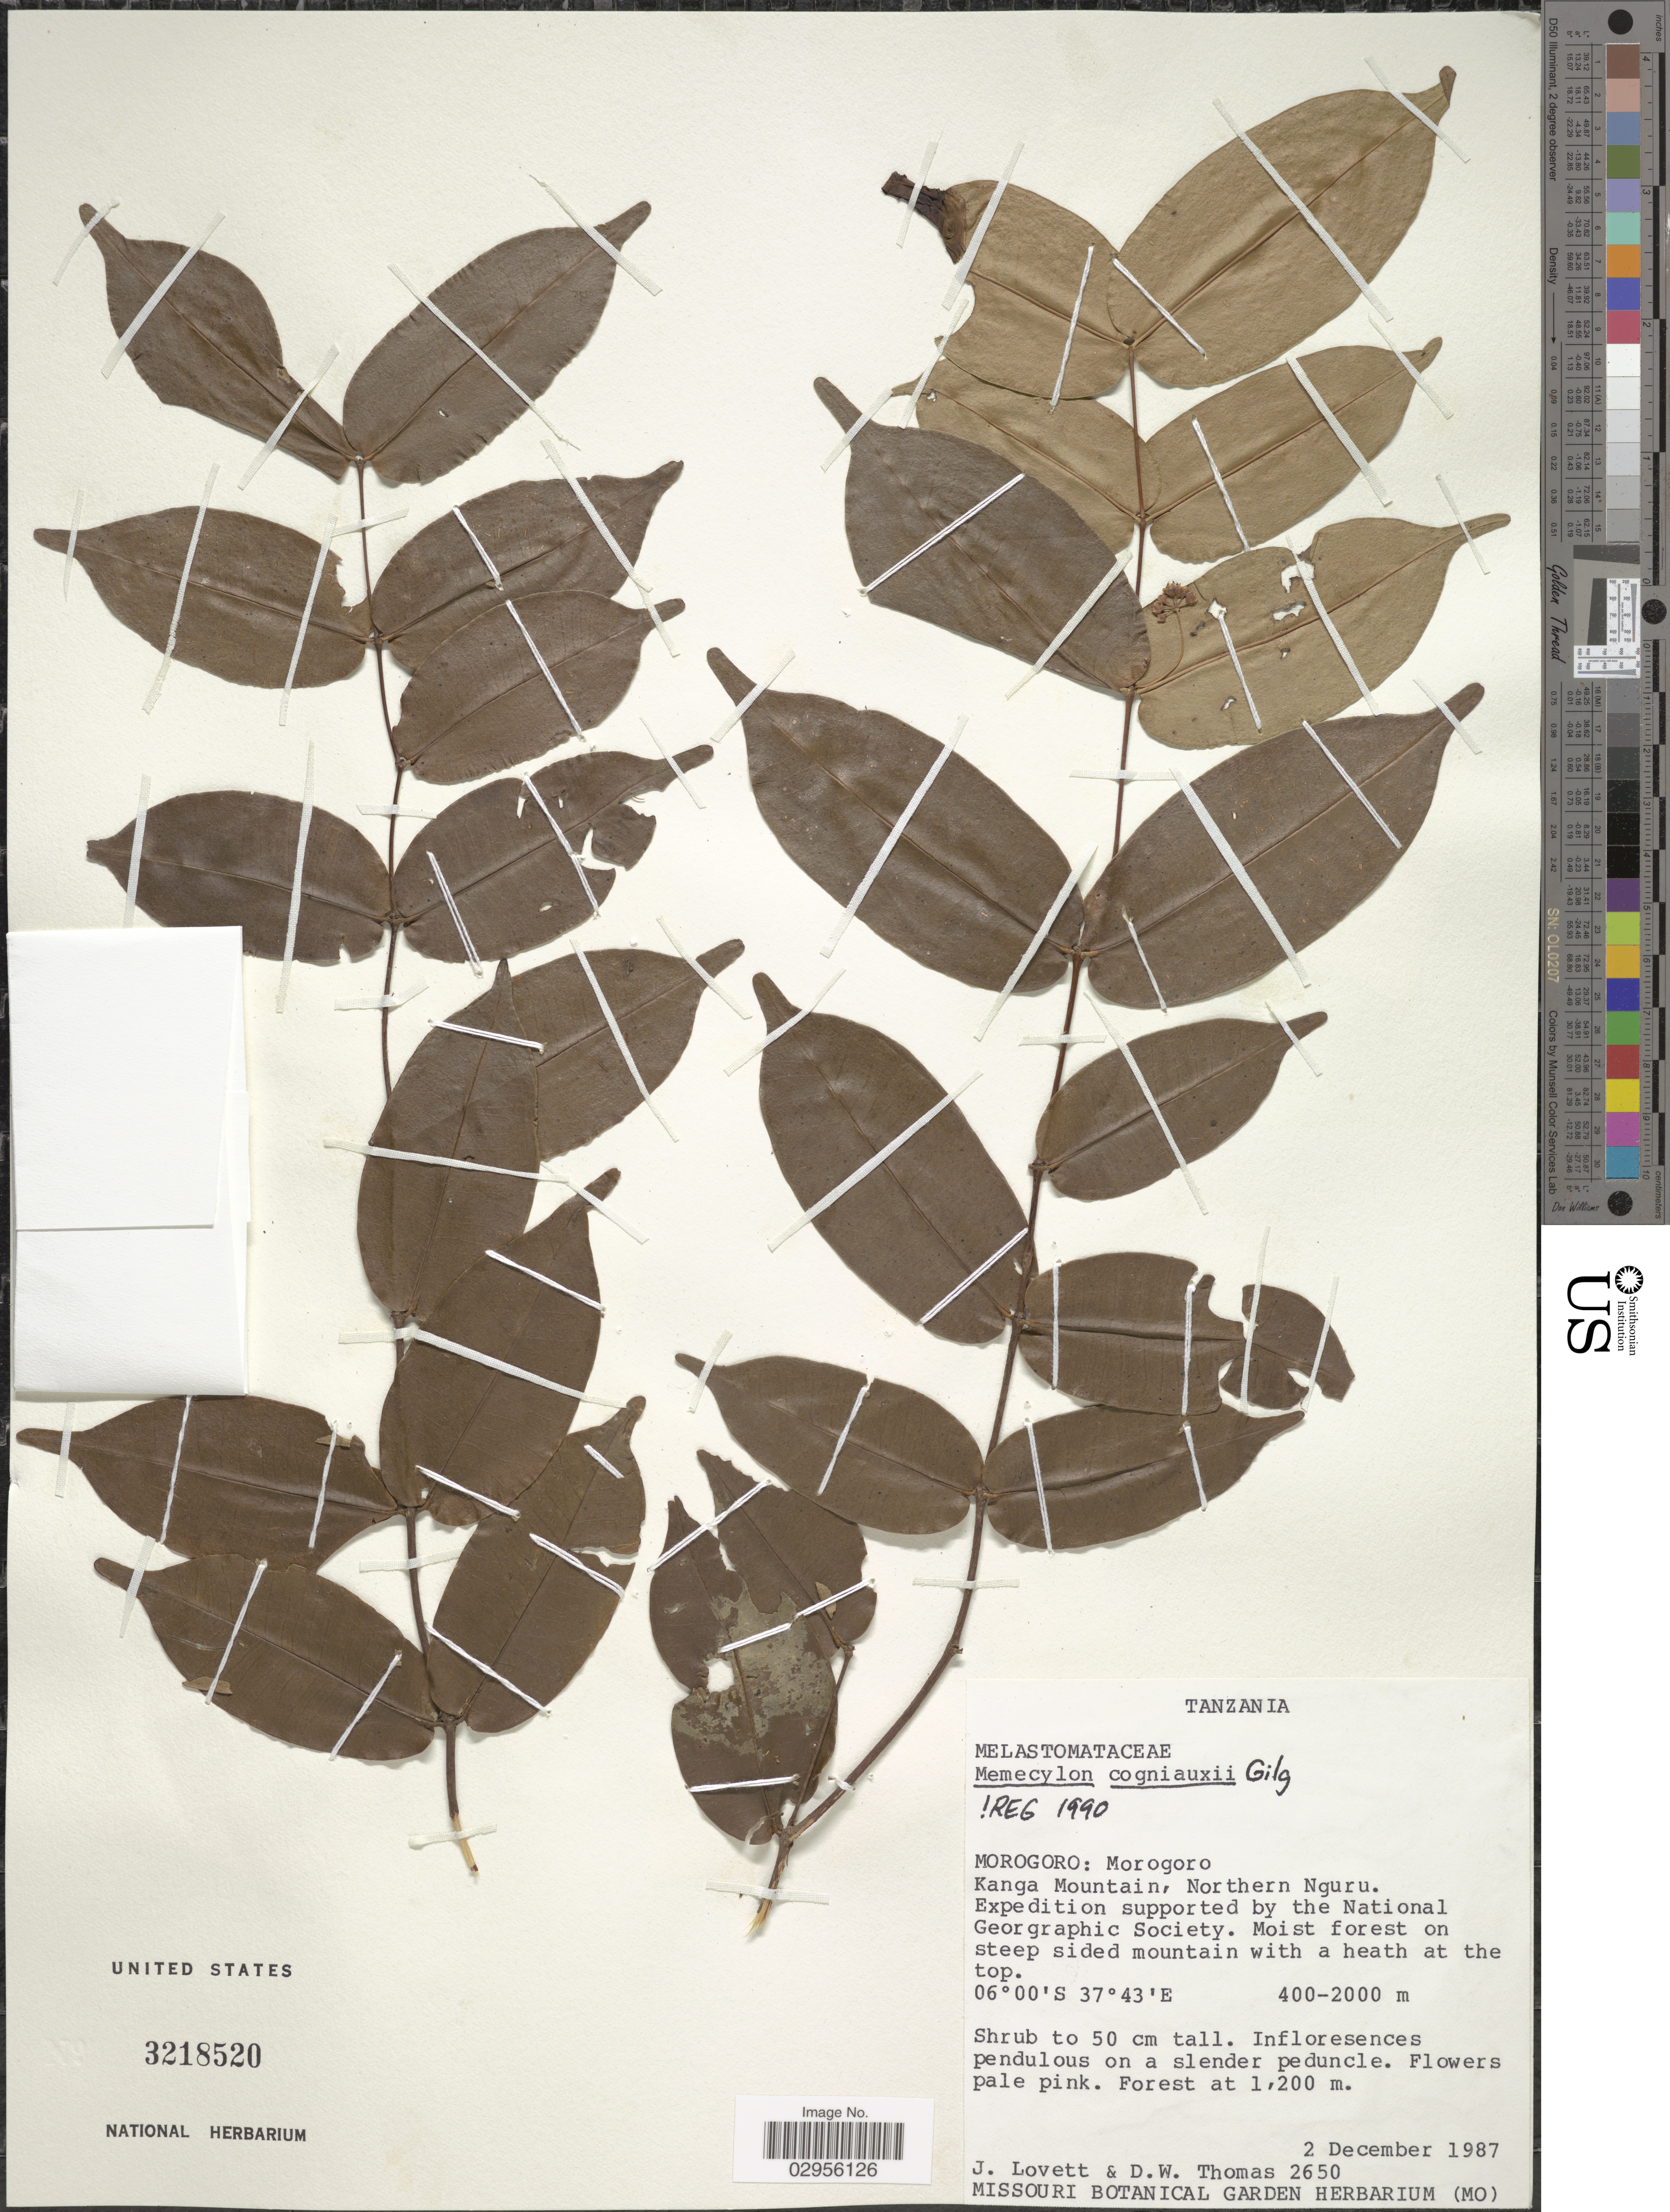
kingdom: Plantae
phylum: Tracheophyta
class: Magnoliopsida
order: Myrtales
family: Melastomataceae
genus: Memecylon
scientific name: Memecylon cogniauxii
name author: Gilg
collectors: J. Lovett & D. W. Thomas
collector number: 2650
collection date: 1987-12-02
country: Tanzania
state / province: Morogoro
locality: Morogoro, Kanga Mountain, Northern Nguru.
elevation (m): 400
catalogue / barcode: US 3218520